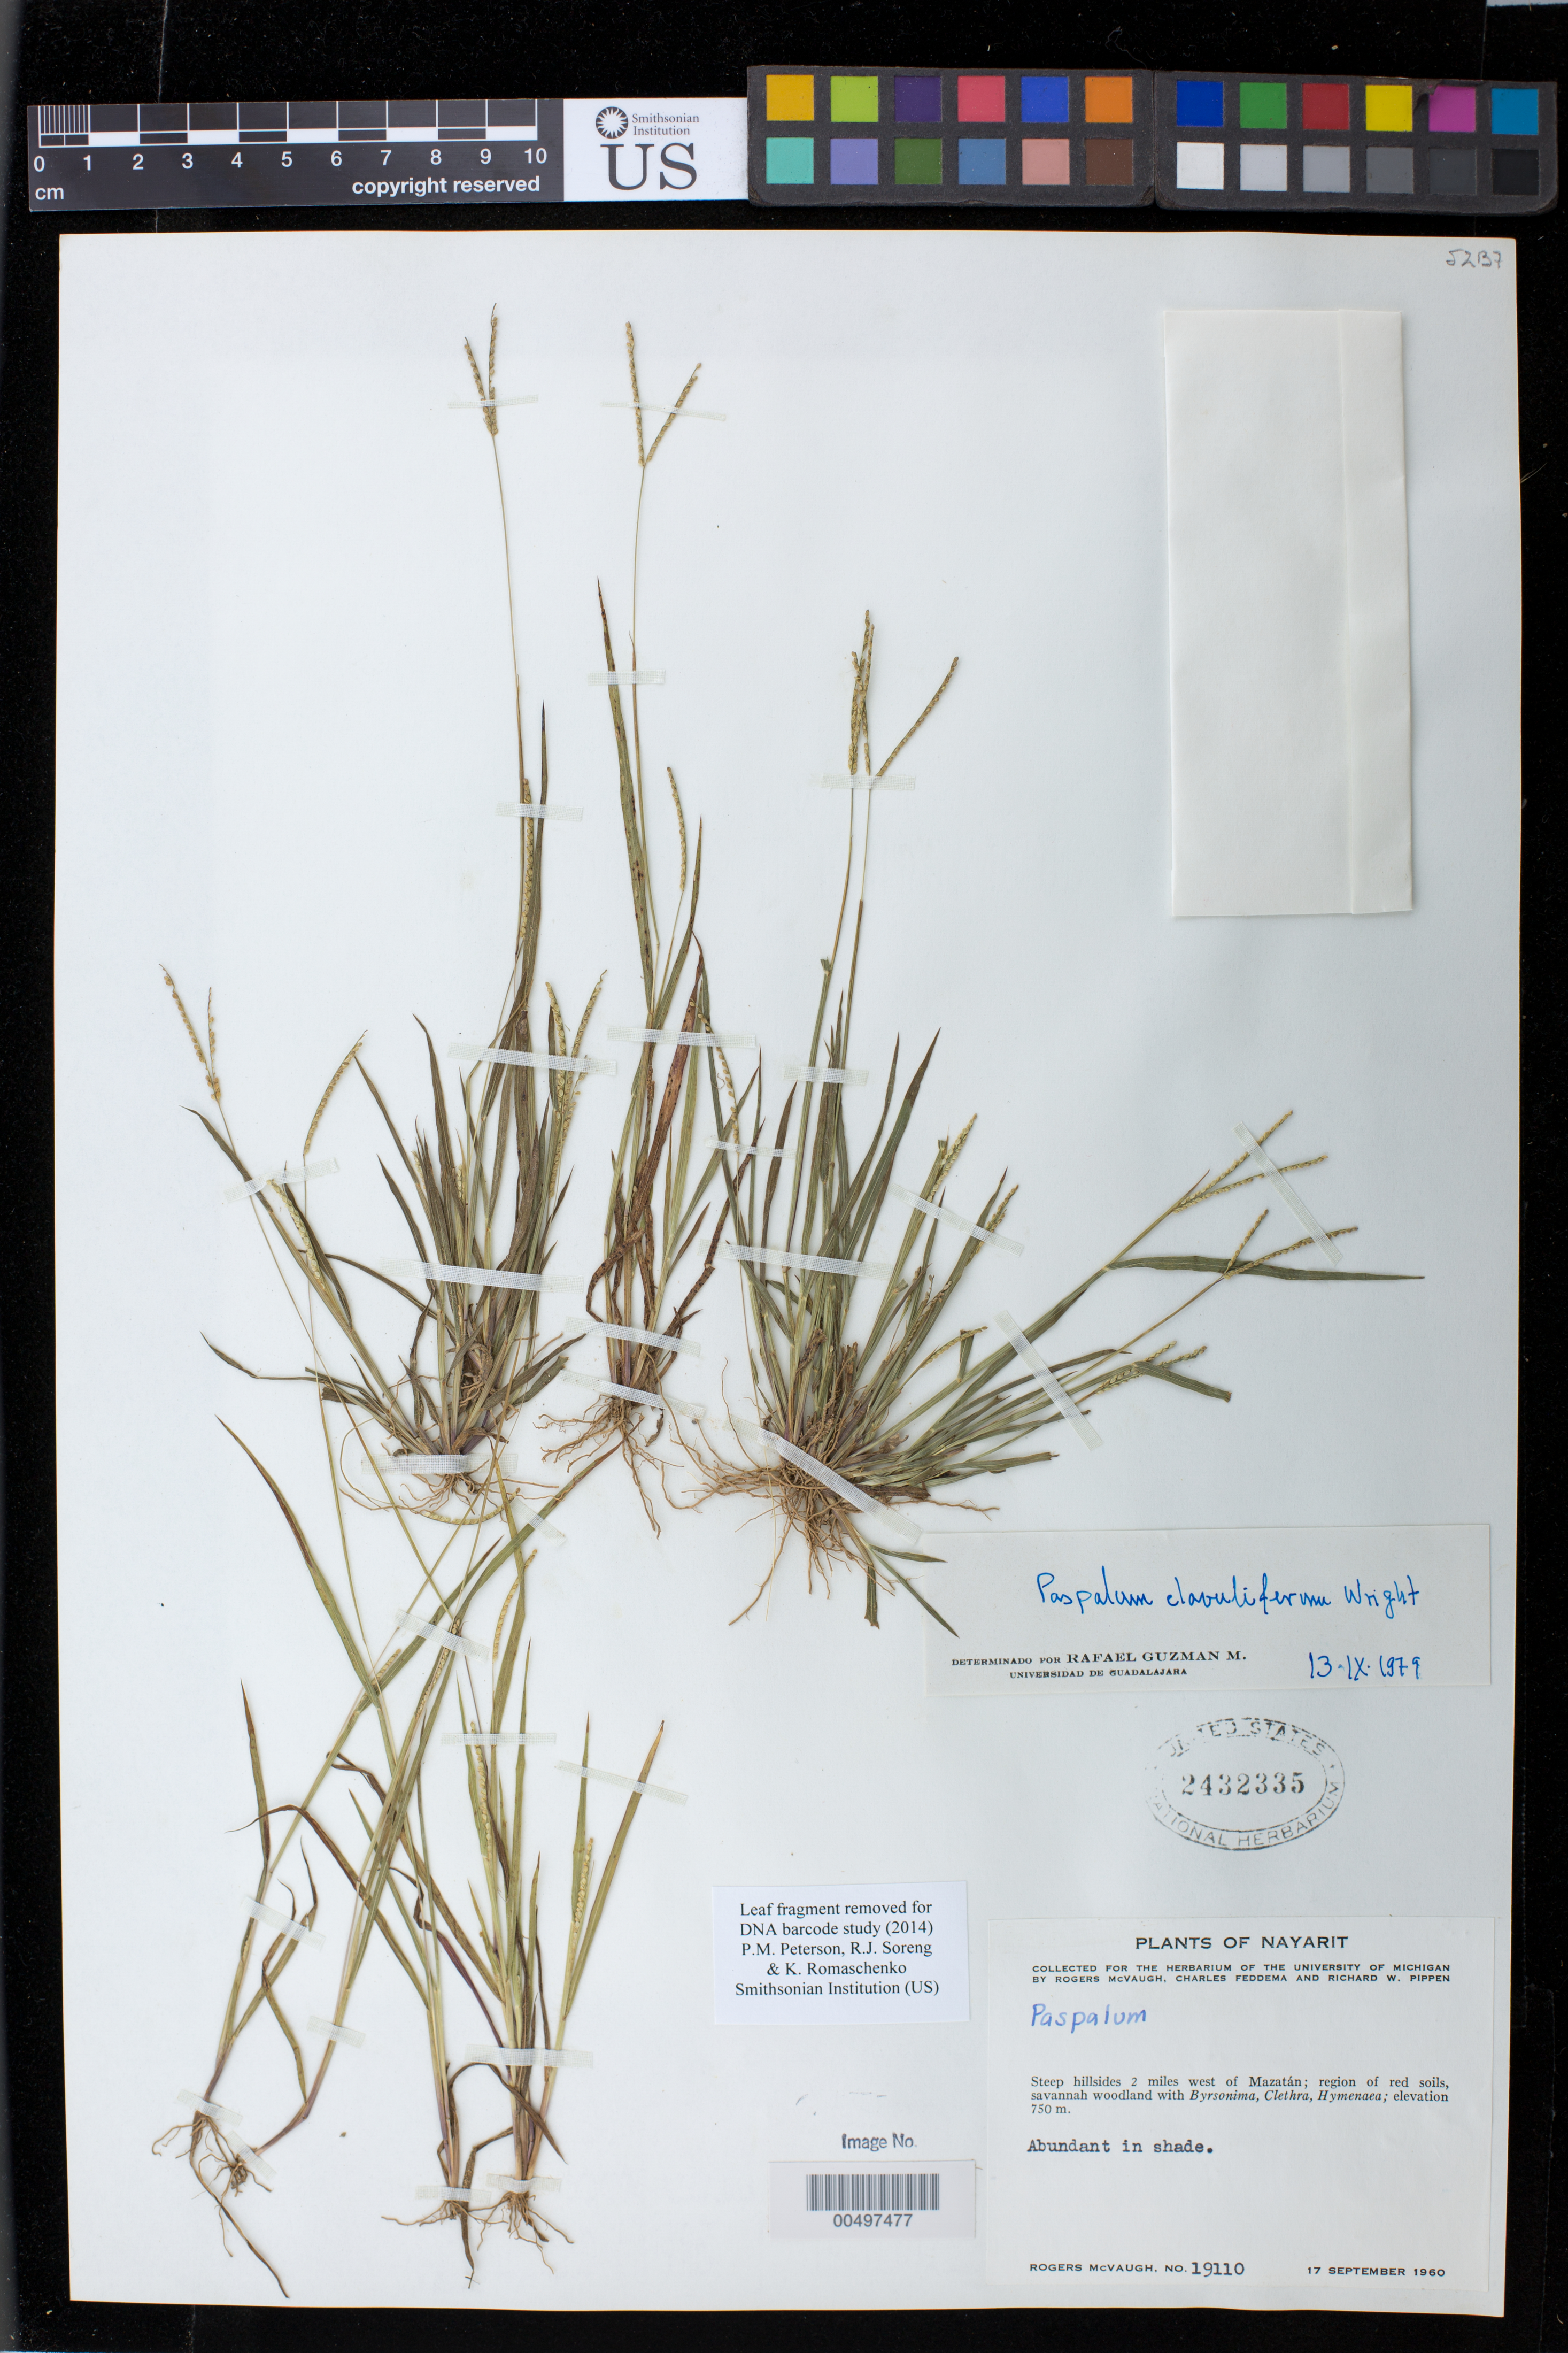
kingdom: Plantae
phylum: Tracheophyta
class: Liliopsida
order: Poales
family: Poaceae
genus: Paspalum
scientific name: Paspalum claviliferum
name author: C. Wright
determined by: Guzman-M., R.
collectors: R. McVaugh, C. Feddema & R. W. Pippen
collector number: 19110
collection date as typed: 17 Sep 1960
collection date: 1960-09-17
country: Mexico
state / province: Nayarit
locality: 2 mi W of Mazatlán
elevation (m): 750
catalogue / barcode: US 2432335